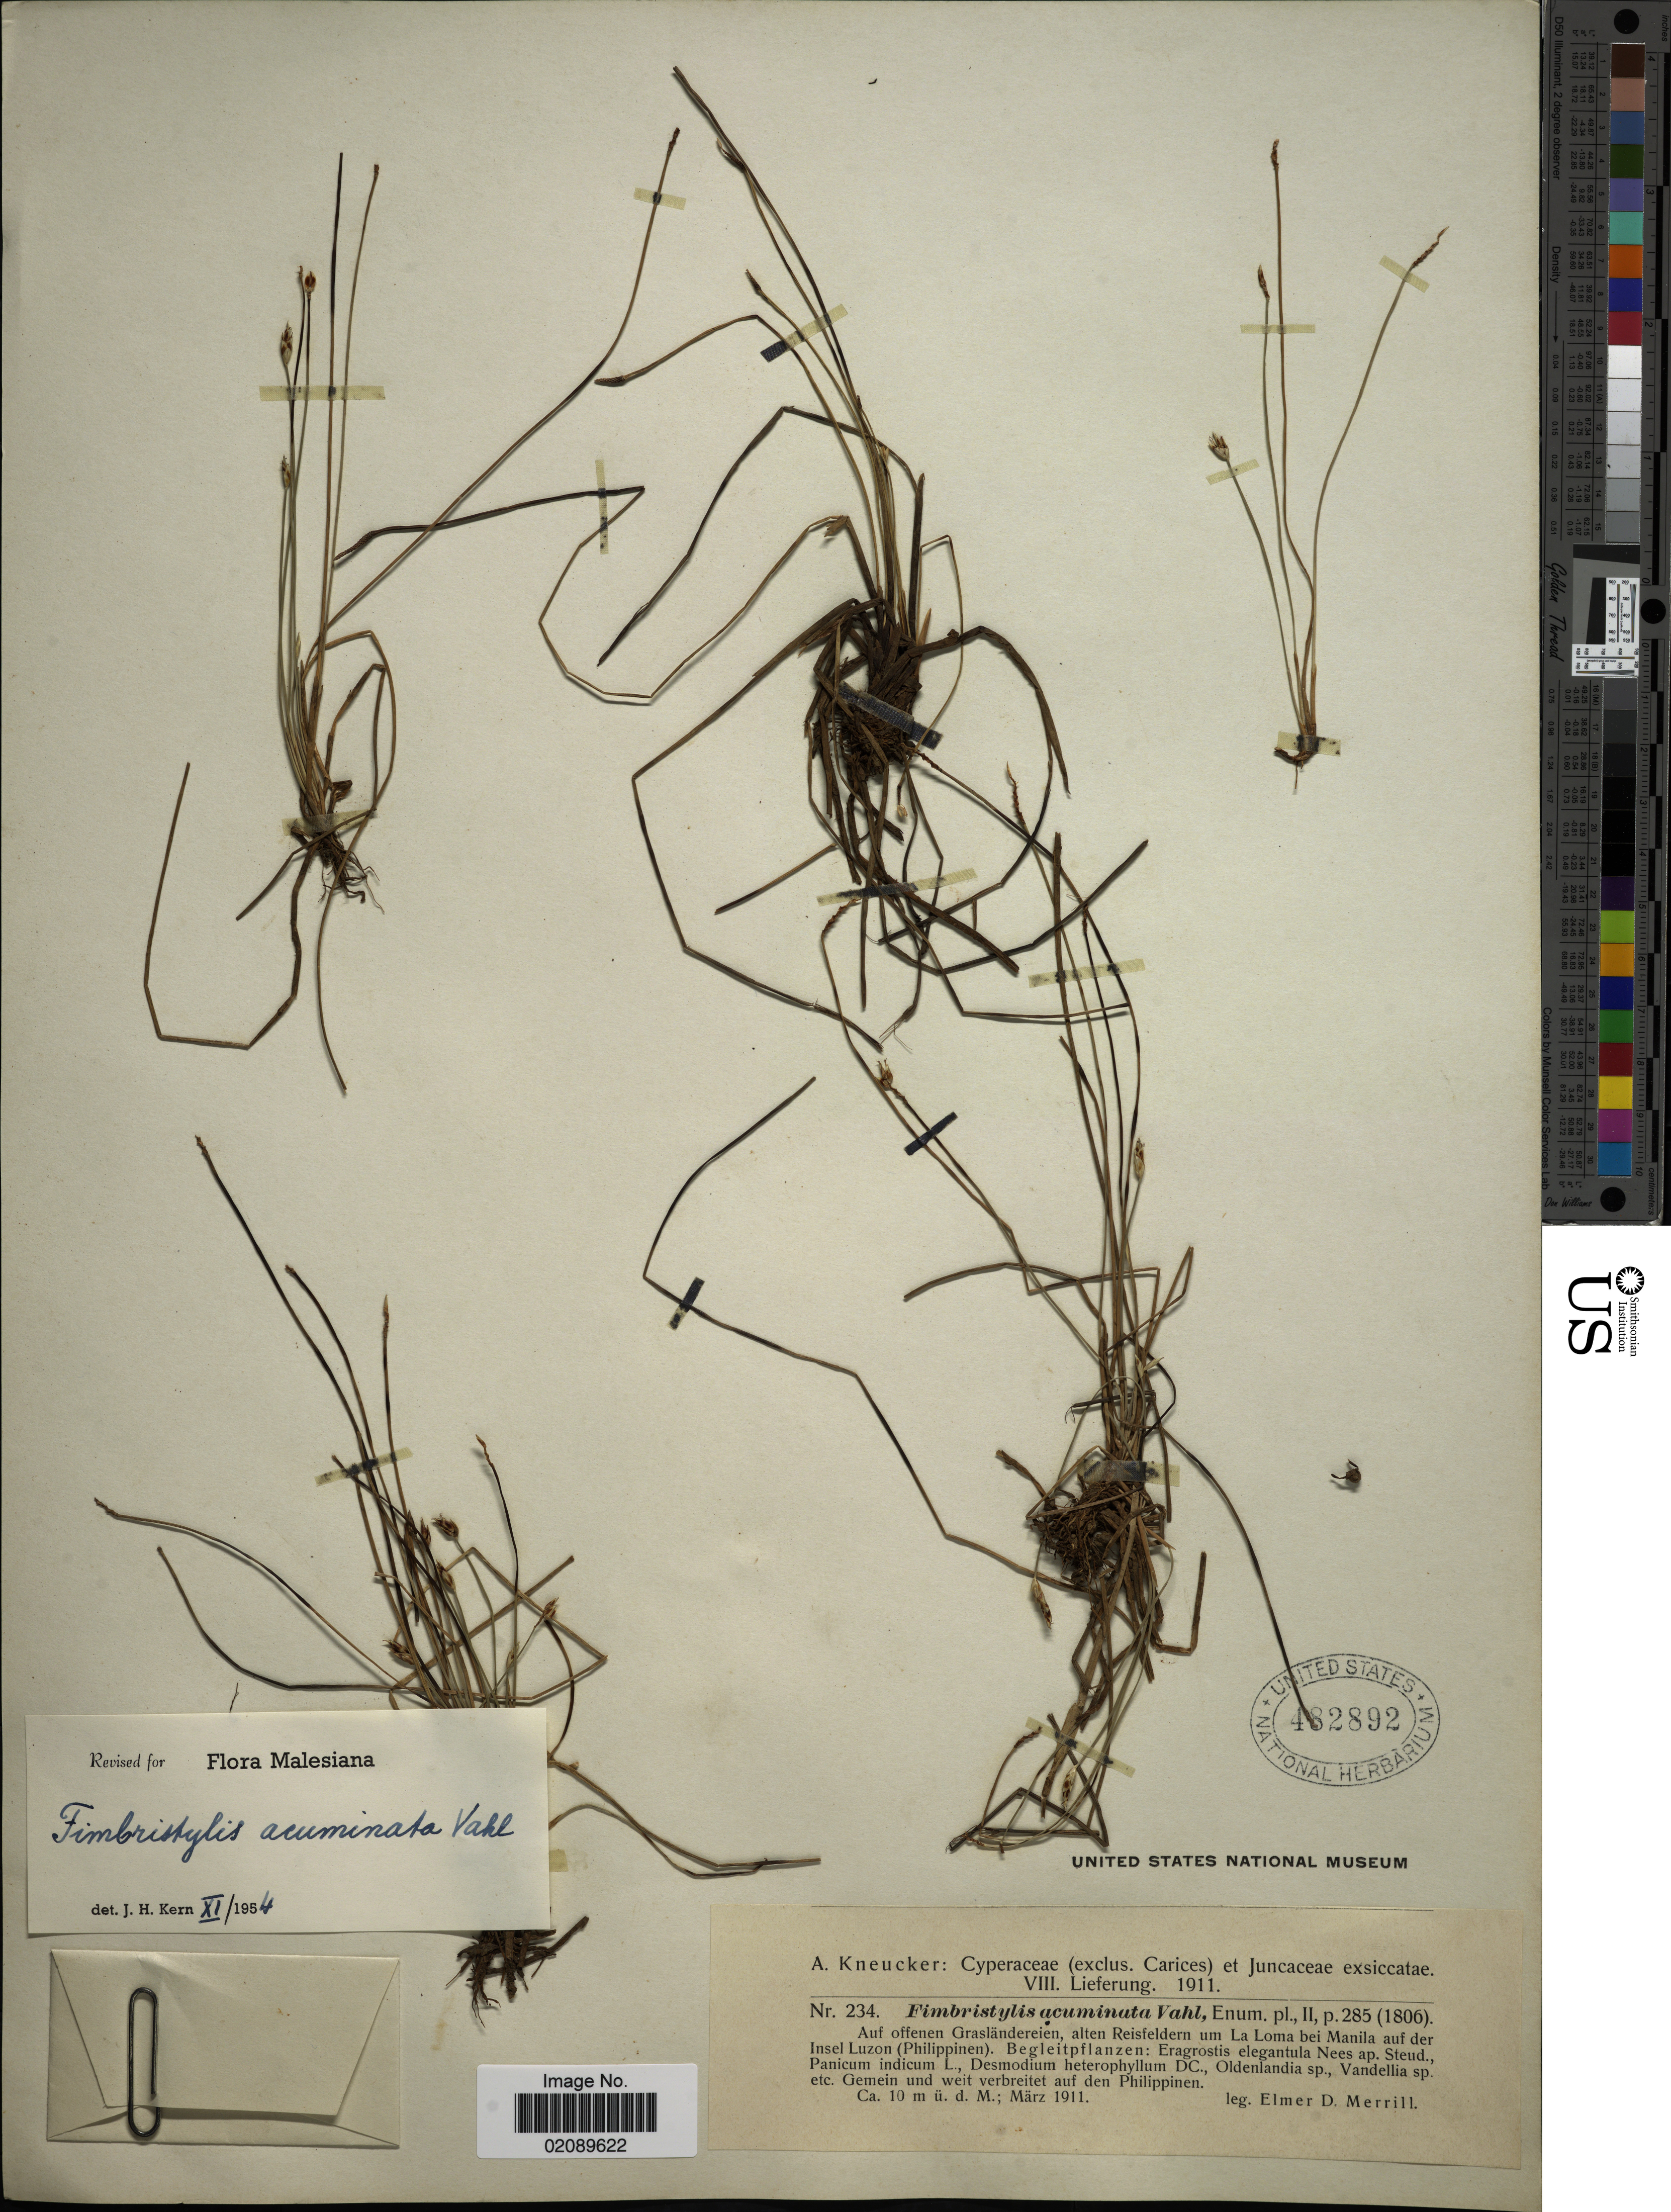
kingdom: Plantae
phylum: Tracheophyta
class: Liliopsida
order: Poales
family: Cyperaceae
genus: Fimbristylis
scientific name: Fimbristylis acuminata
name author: Vahl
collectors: E. D. Merrill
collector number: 234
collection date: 1911-03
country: Philippines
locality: La Loma bei Manila auf der Insel Luzon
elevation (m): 10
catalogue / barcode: US 482892